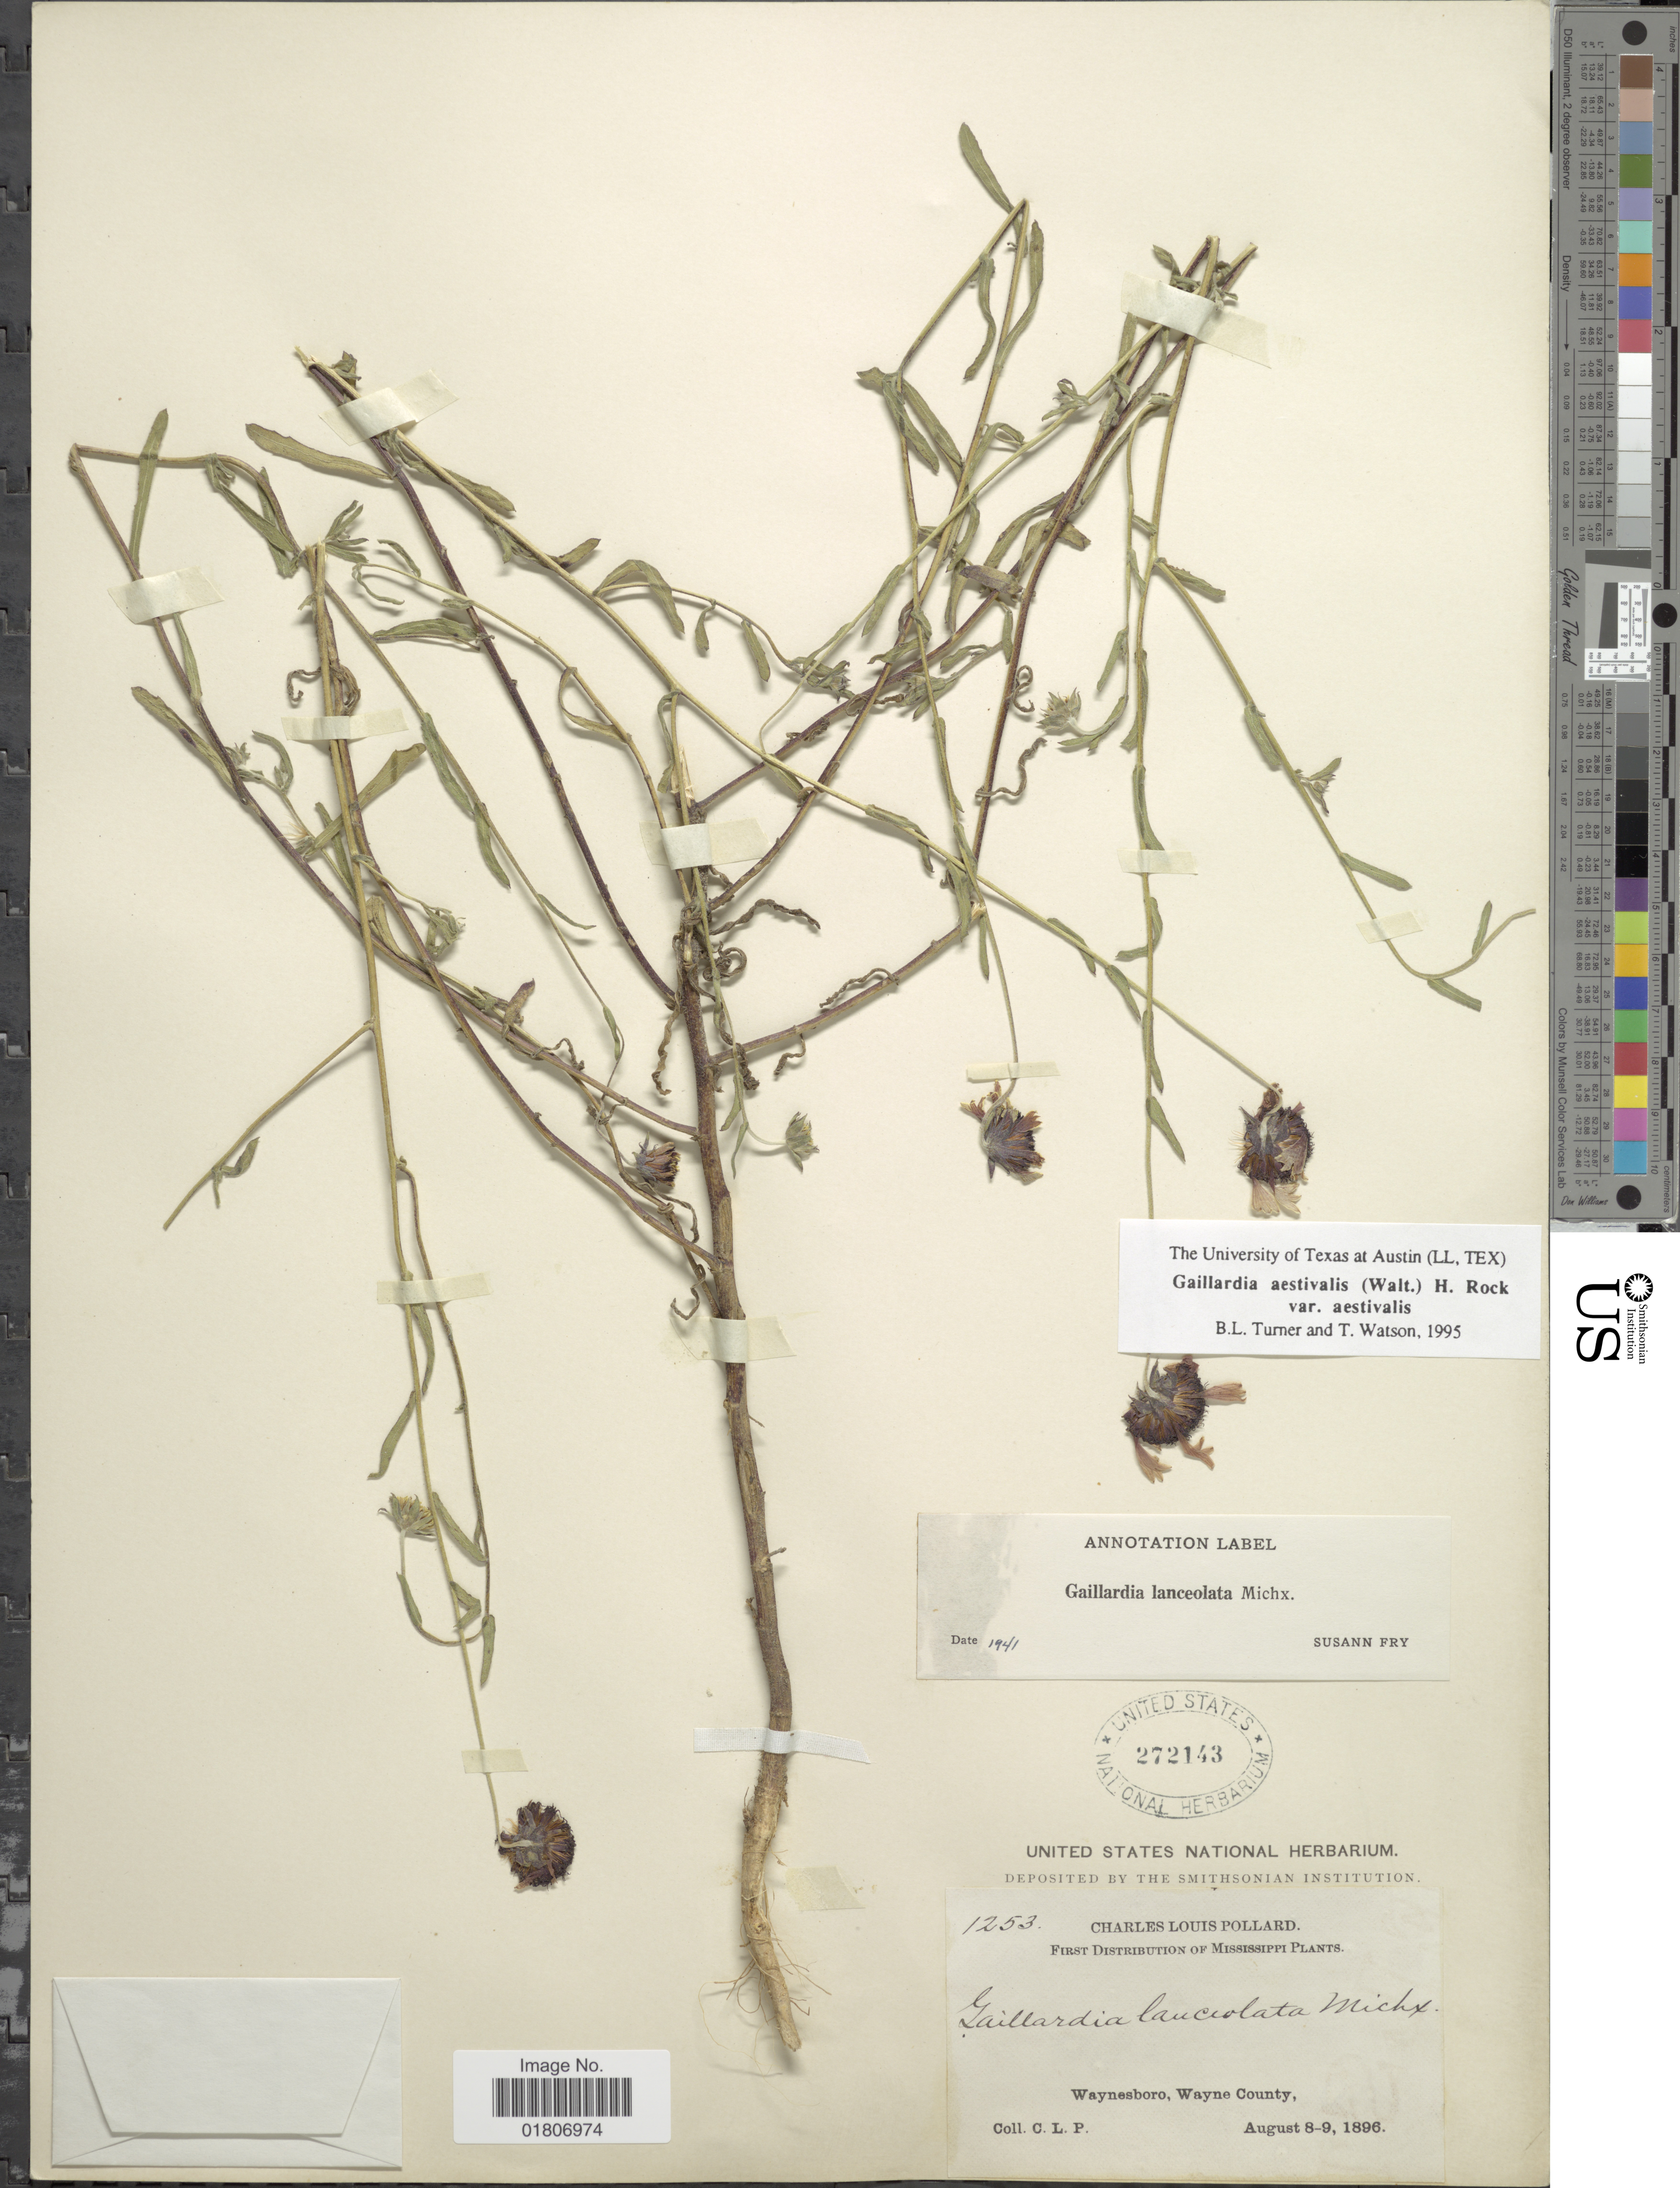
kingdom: Plantae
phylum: Tracheophyta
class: Magnoliopsida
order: Asterales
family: Asteraceae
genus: Gaillardia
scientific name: Gaillardia aestivalis var. aestivalis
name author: (Walter) H. Rock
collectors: C. L. Pollard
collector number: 1253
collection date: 1896-08-08/1896-08-09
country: United States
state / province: Mississippi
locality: Waynesboro, Wayne County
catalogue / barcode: US 272143